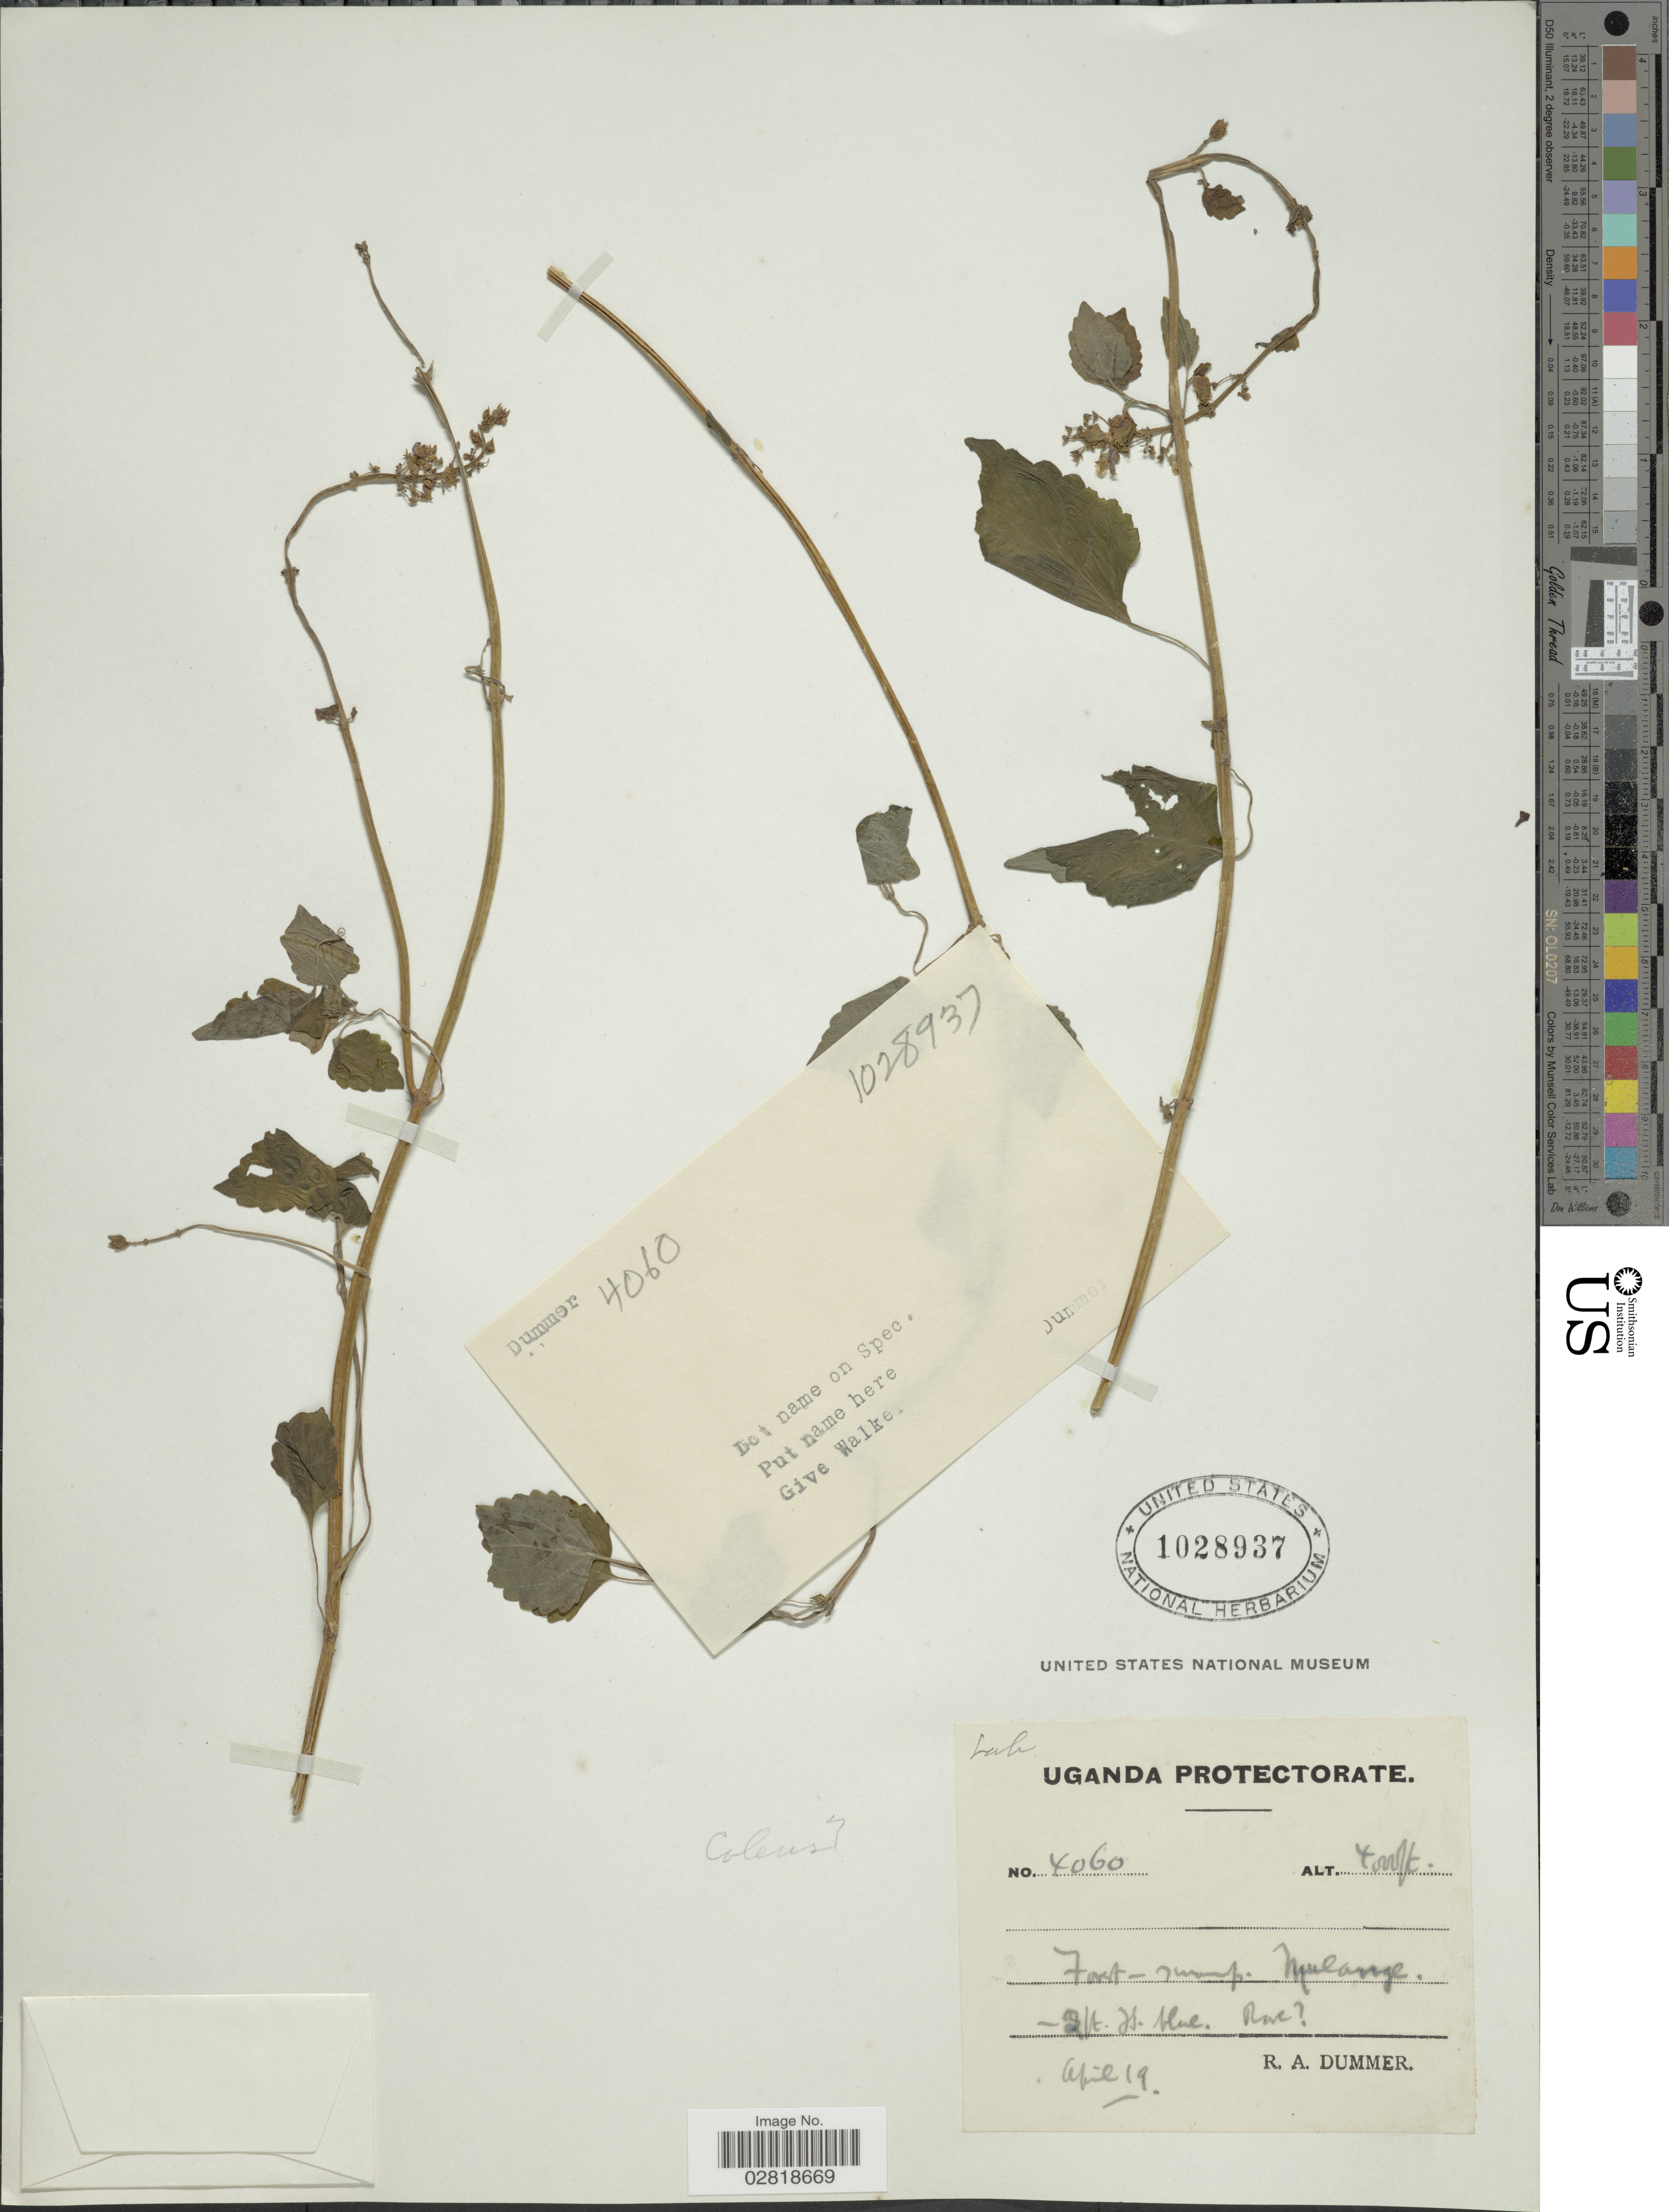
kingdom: Plantae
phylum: Tracheophyta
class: Magnoliopsida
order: Lamiales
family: Lamiaceae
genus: Plectranthus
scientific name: Plectranthus sp.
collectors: R. Dümmer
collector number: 4060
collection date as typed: Transcribed d/m/y: /4/19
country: Uganda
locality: Uganda Protectorate. Forest-swamp. Mulange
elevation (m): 1219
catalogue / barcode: US 1028937